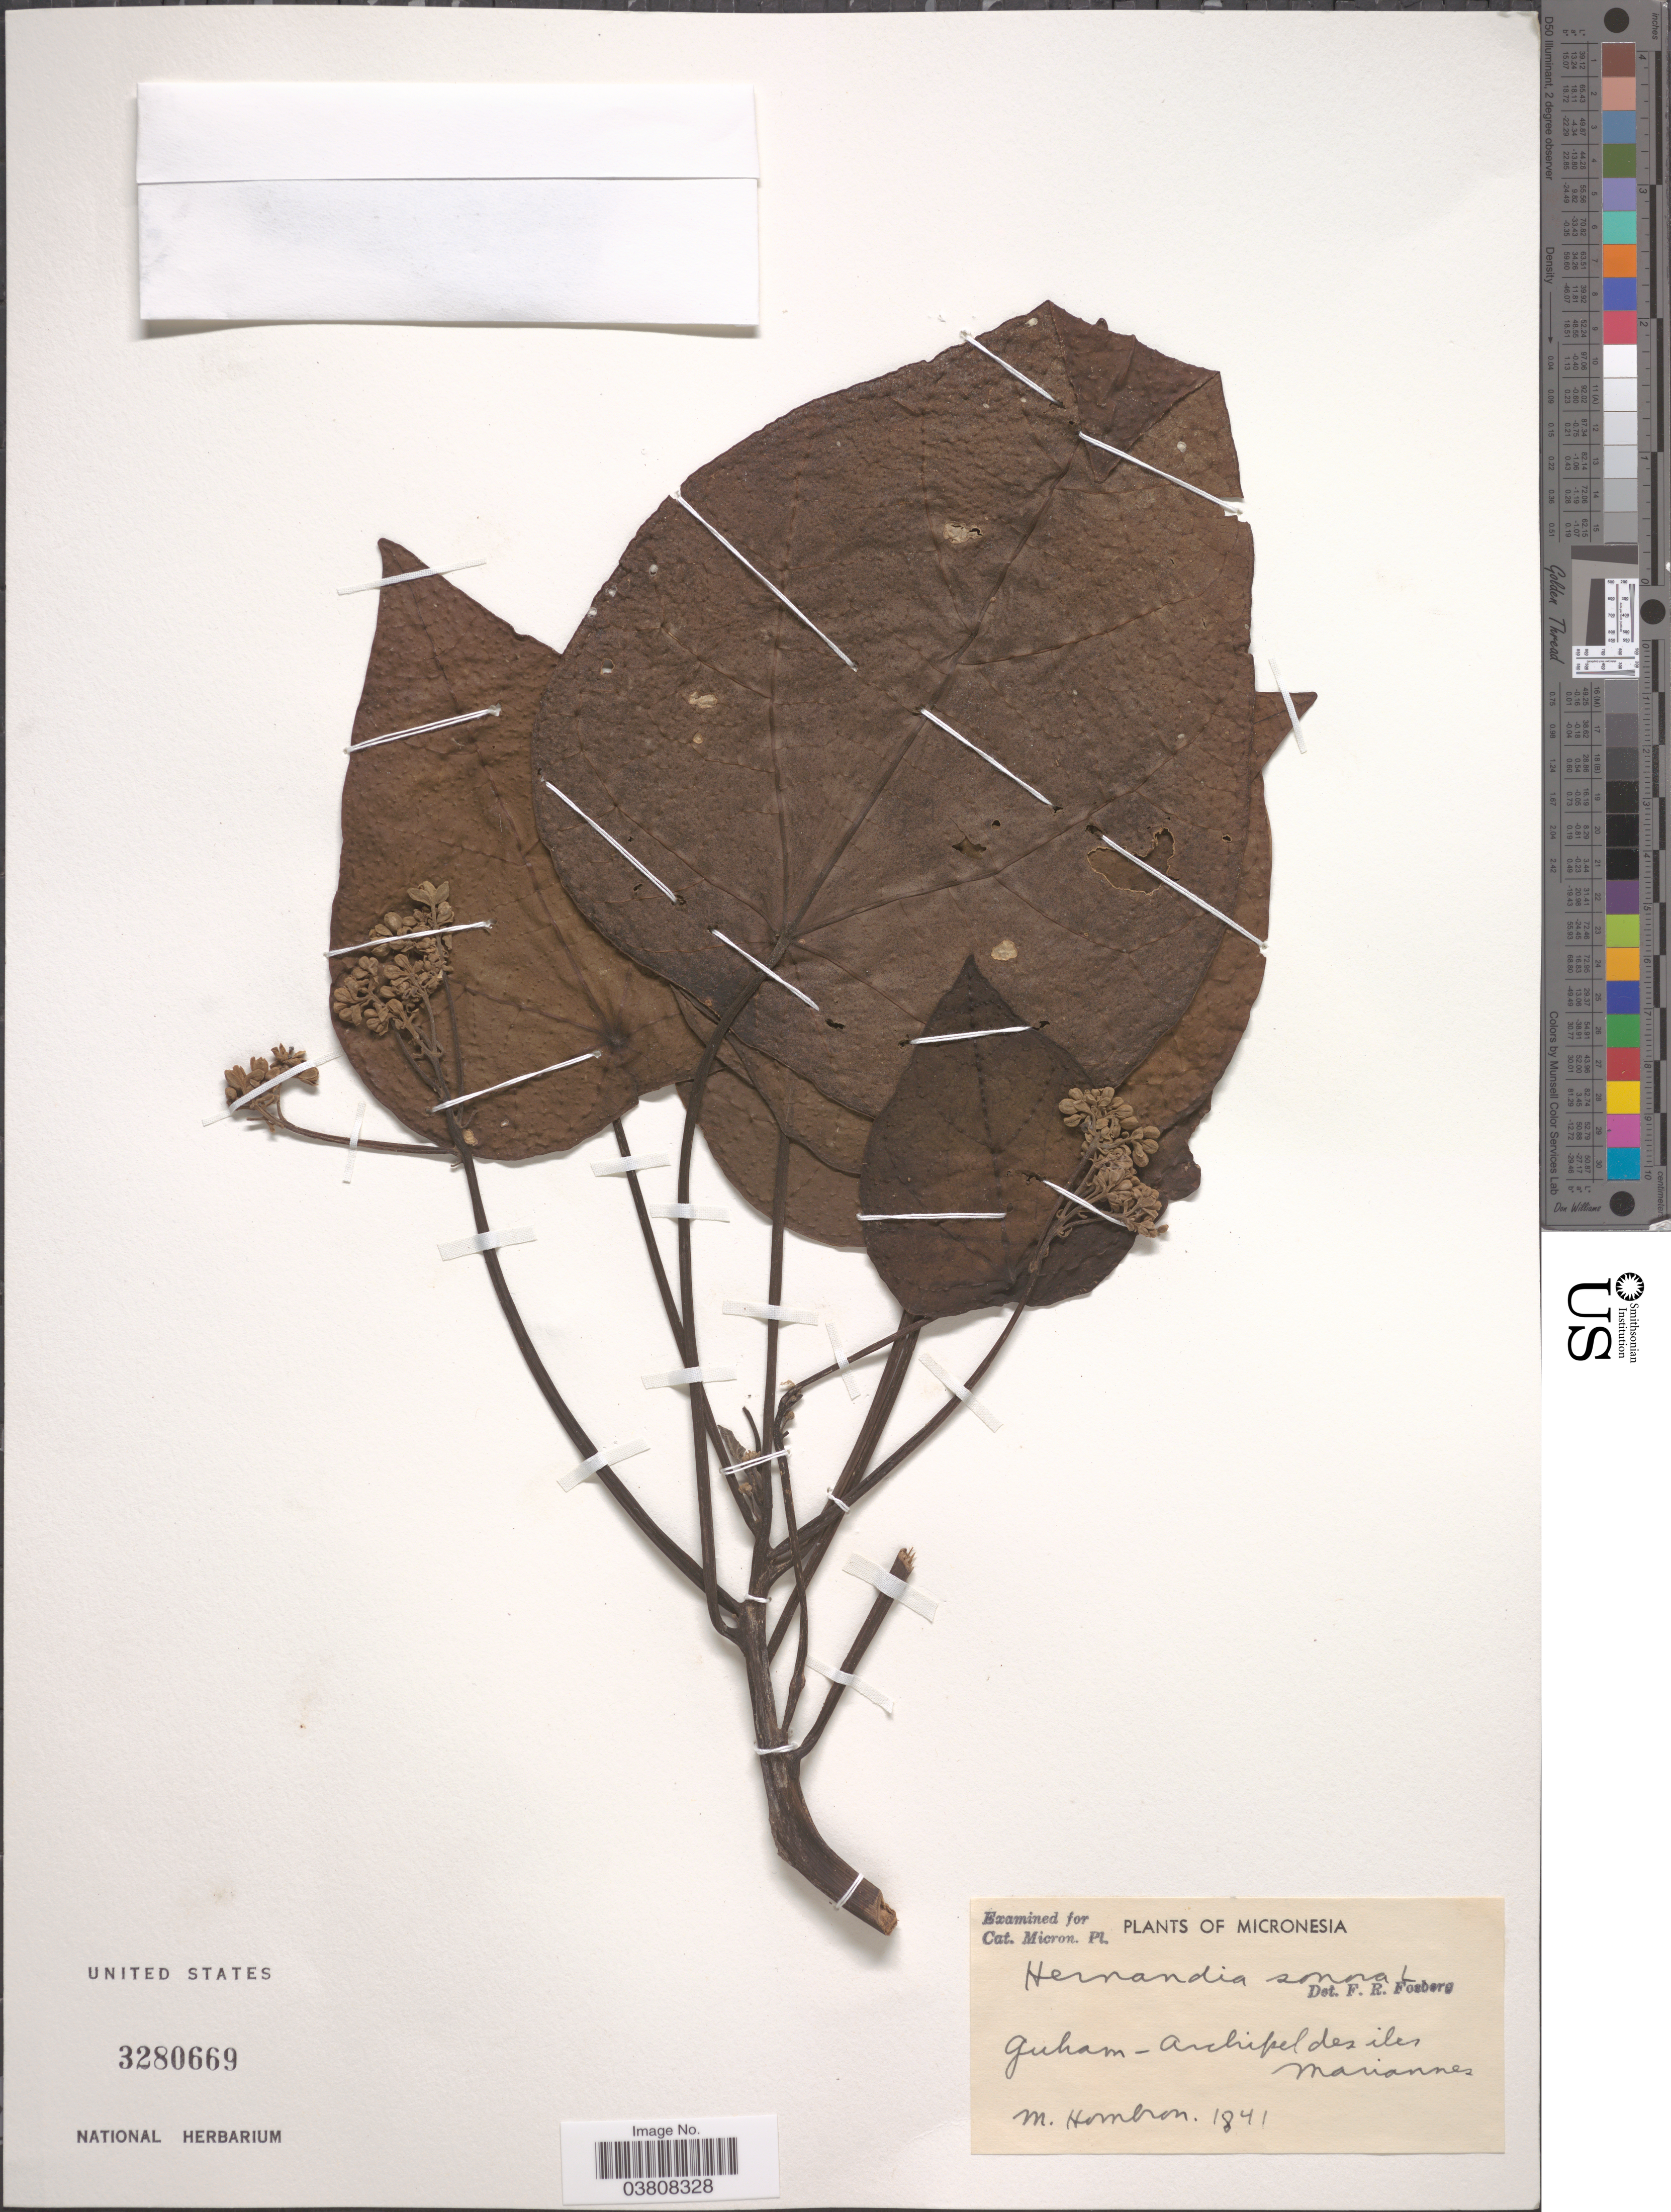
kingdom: Plantae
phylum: Tracheophyta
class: Magnoliopsida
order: Laurales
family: Hernandiaceae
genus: Hernandia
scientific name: Hernandia nymphaeifolia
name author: (C. Presl) Kubitzki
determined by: Strong, Mark T., (BOT), Smithsonian Institution - National Museum of Natural History (UNITED STATES)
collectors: M. Hombron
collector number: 1841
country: Micronesia, Federated States of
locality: Micronesia. Guham - Archipel des iles Mariannes.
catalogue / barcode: US 3280669